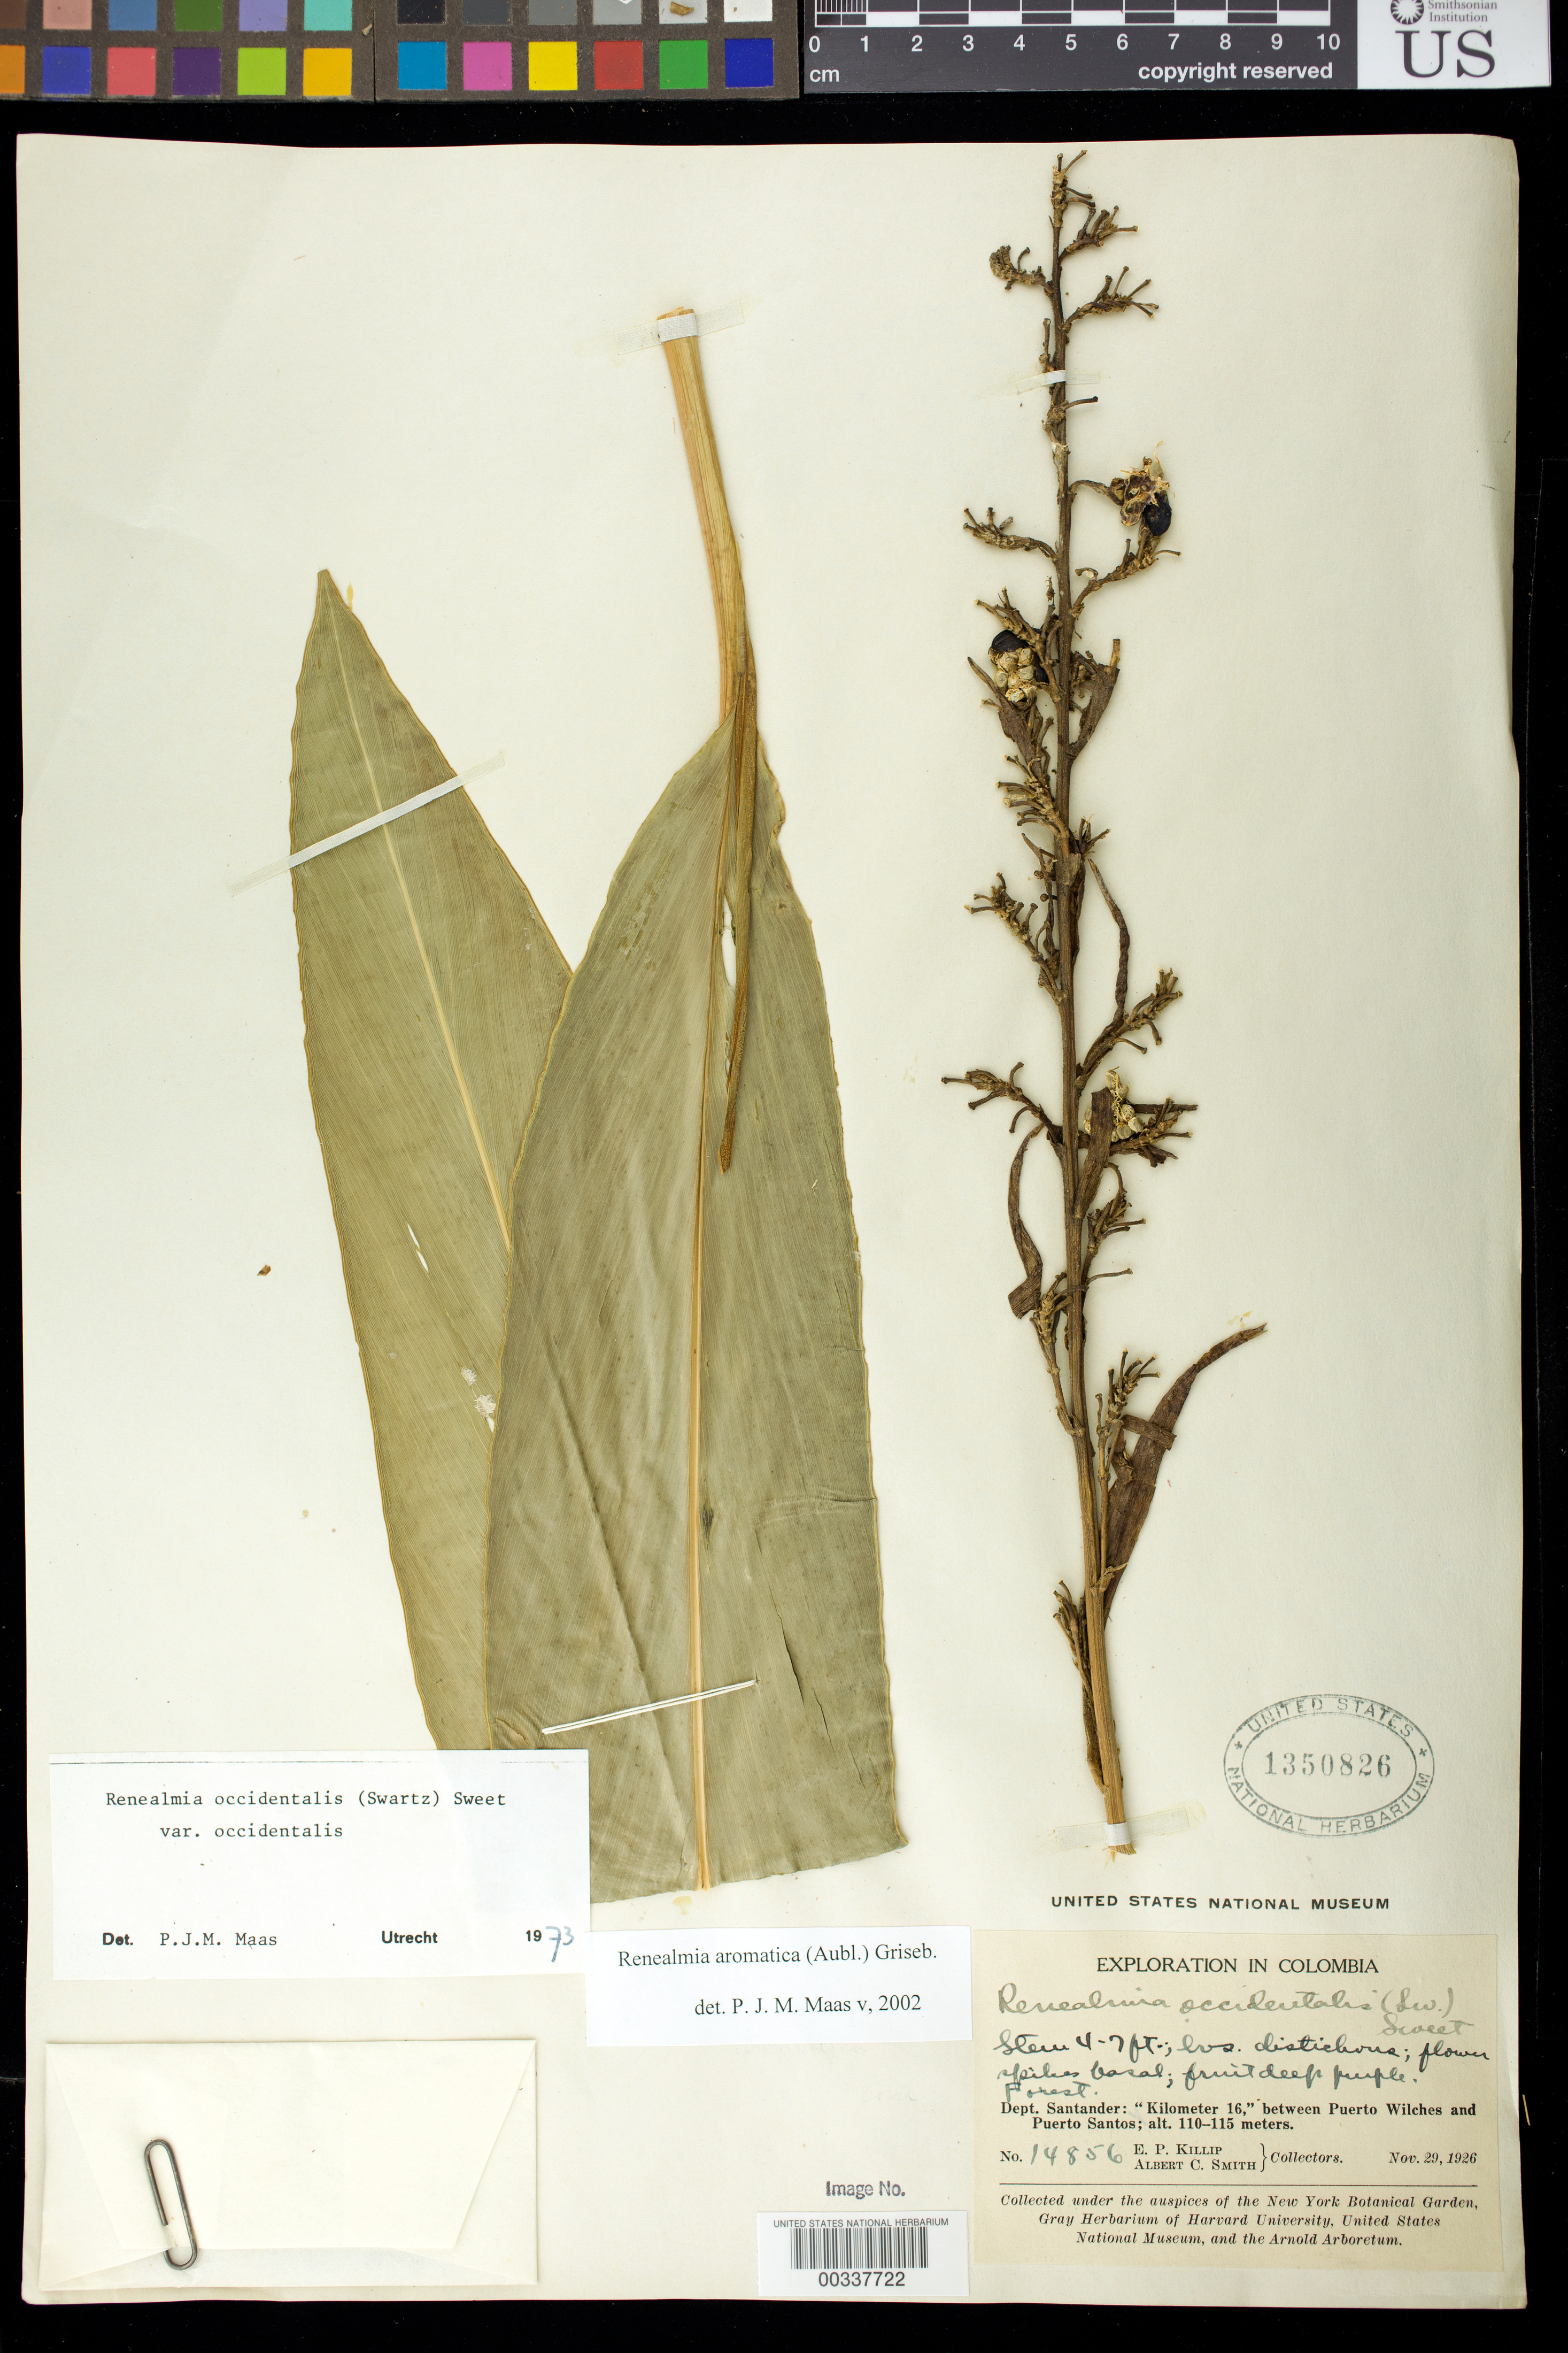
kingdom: Plantae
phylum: Tracheophyta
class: Liliopsida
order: Zingiberales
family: Zingiberaceae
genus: Renealmia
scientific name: Renealmia aromatica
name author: (Aubl.) Griseb.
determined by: Maas, Paul J. M.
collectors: E. P. Killip & A. C. Smith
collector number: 14856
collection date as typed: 29 Nov 1926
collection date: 1926-11-29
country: Colombia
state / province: Santander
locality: "kilometer 16," between Puerto Wilches and Puerto Santos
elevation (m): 110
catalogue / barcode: US 1350826